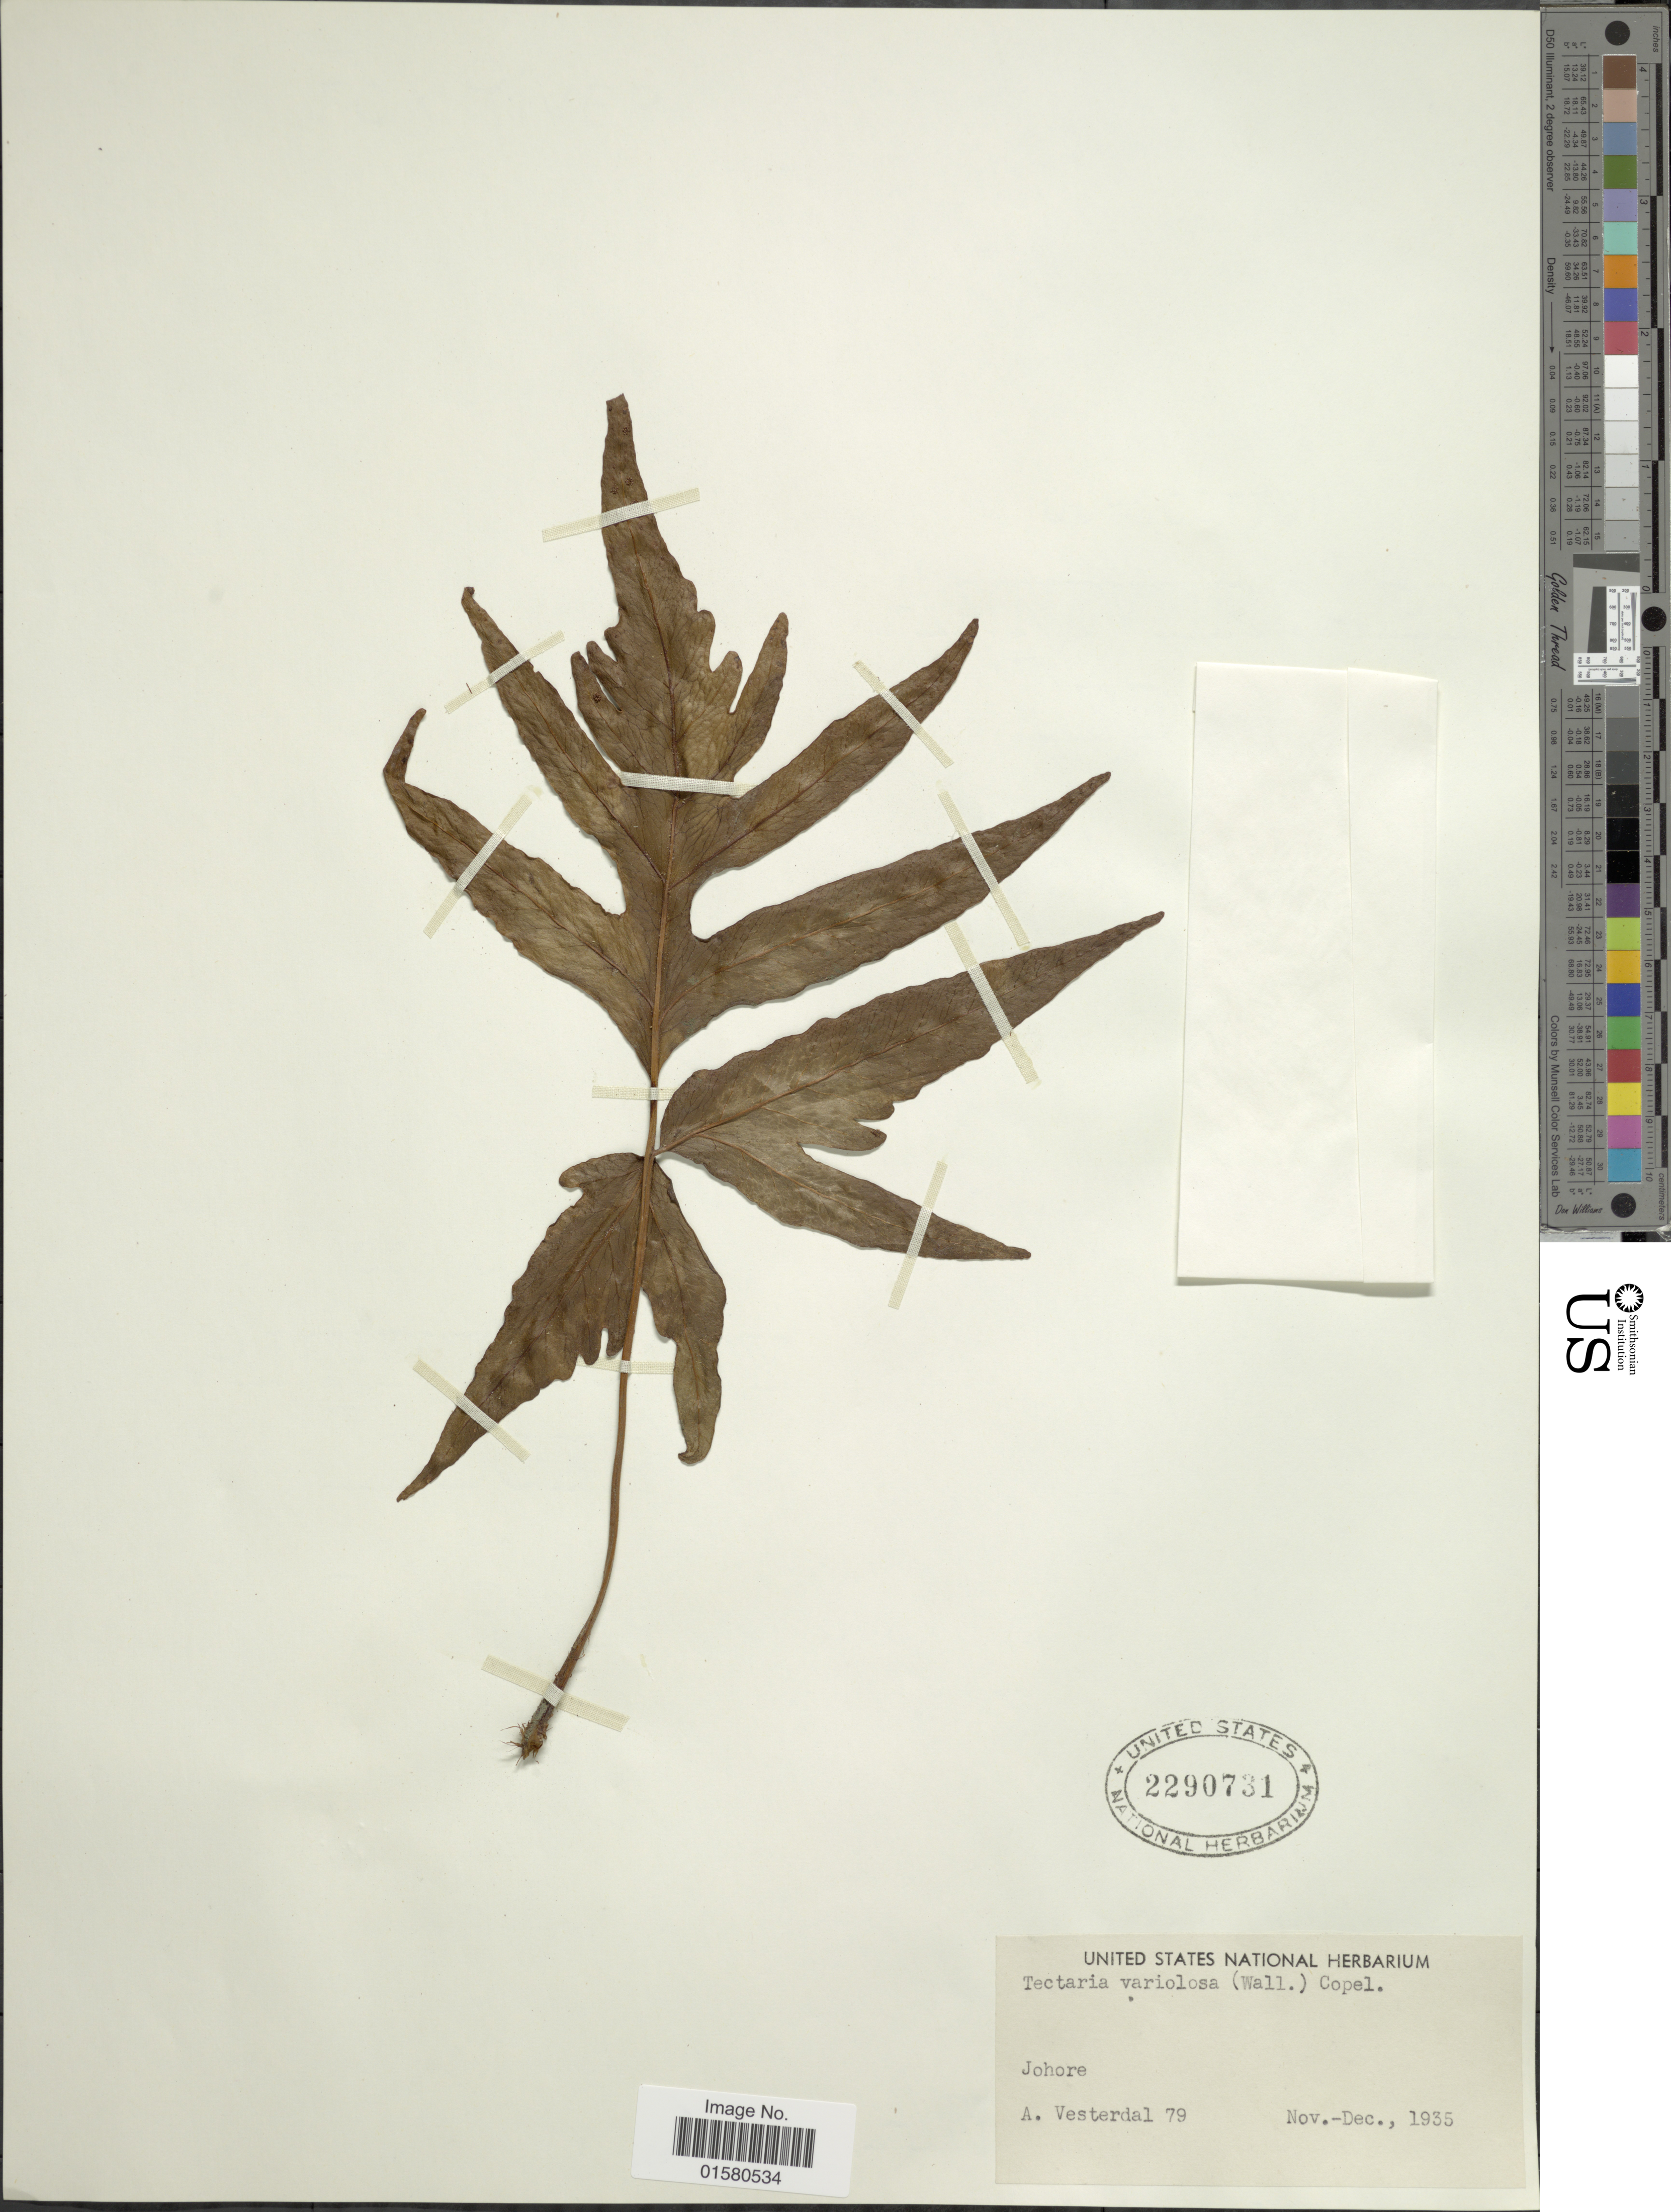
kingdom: Plantae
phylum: Tracheophyta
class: Polypodiopsida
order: Polypodiales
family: Tectariaceae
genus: Tectaria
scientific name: Tectaria variolosa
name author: (Wall. ex Hook.) C. Chr.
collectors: A. Vesterdal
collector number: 79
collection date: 1935-11/1935-12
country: Malaysia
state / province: Johor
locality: Johore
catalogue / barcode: US 2290731